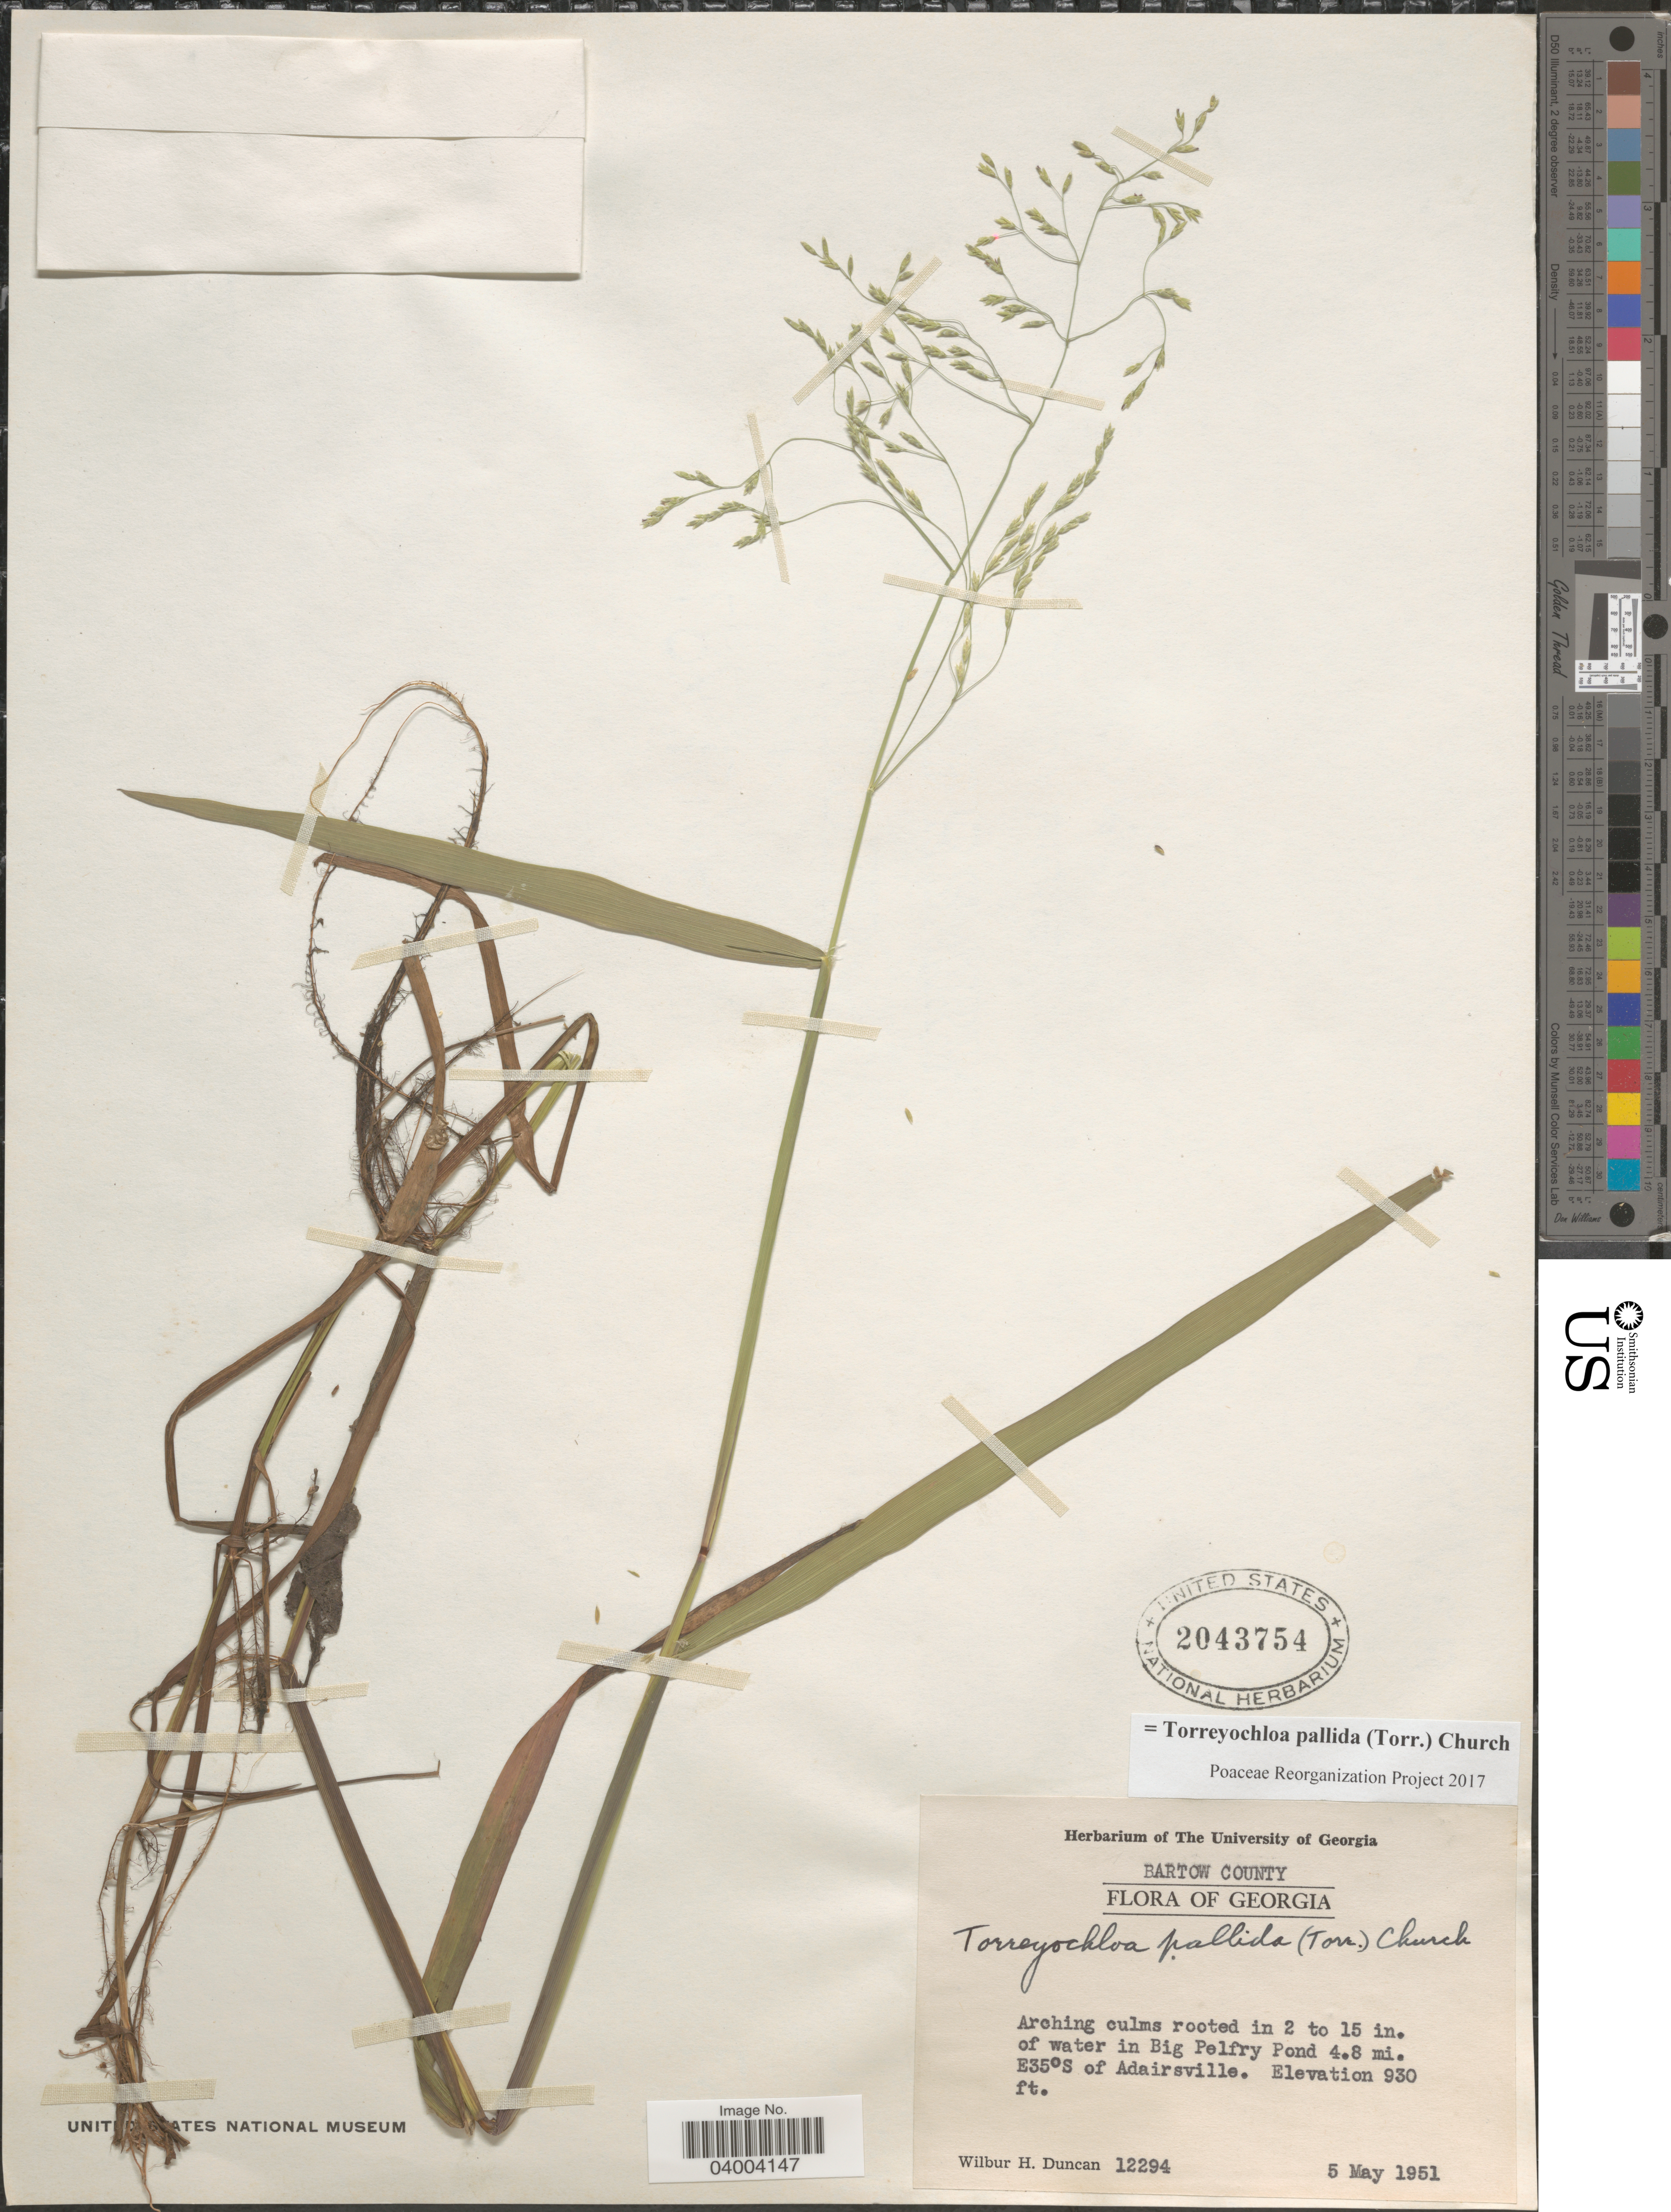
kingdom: Plantae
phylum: Tracheophyta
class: Liliopsida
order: Poales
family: Poaceae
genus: Torreyochloa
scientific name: Torreyochloa pallida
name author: (Torr.) G.L. Church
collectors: W. H. Duncan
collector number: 12294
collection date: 1951-05-05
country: United States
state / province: Georgia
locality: Bartow County. Of water in Big Pelfry Pond 4.8 mi. E35ºS of Adairsville.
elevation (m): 283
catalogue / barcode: US 2043754